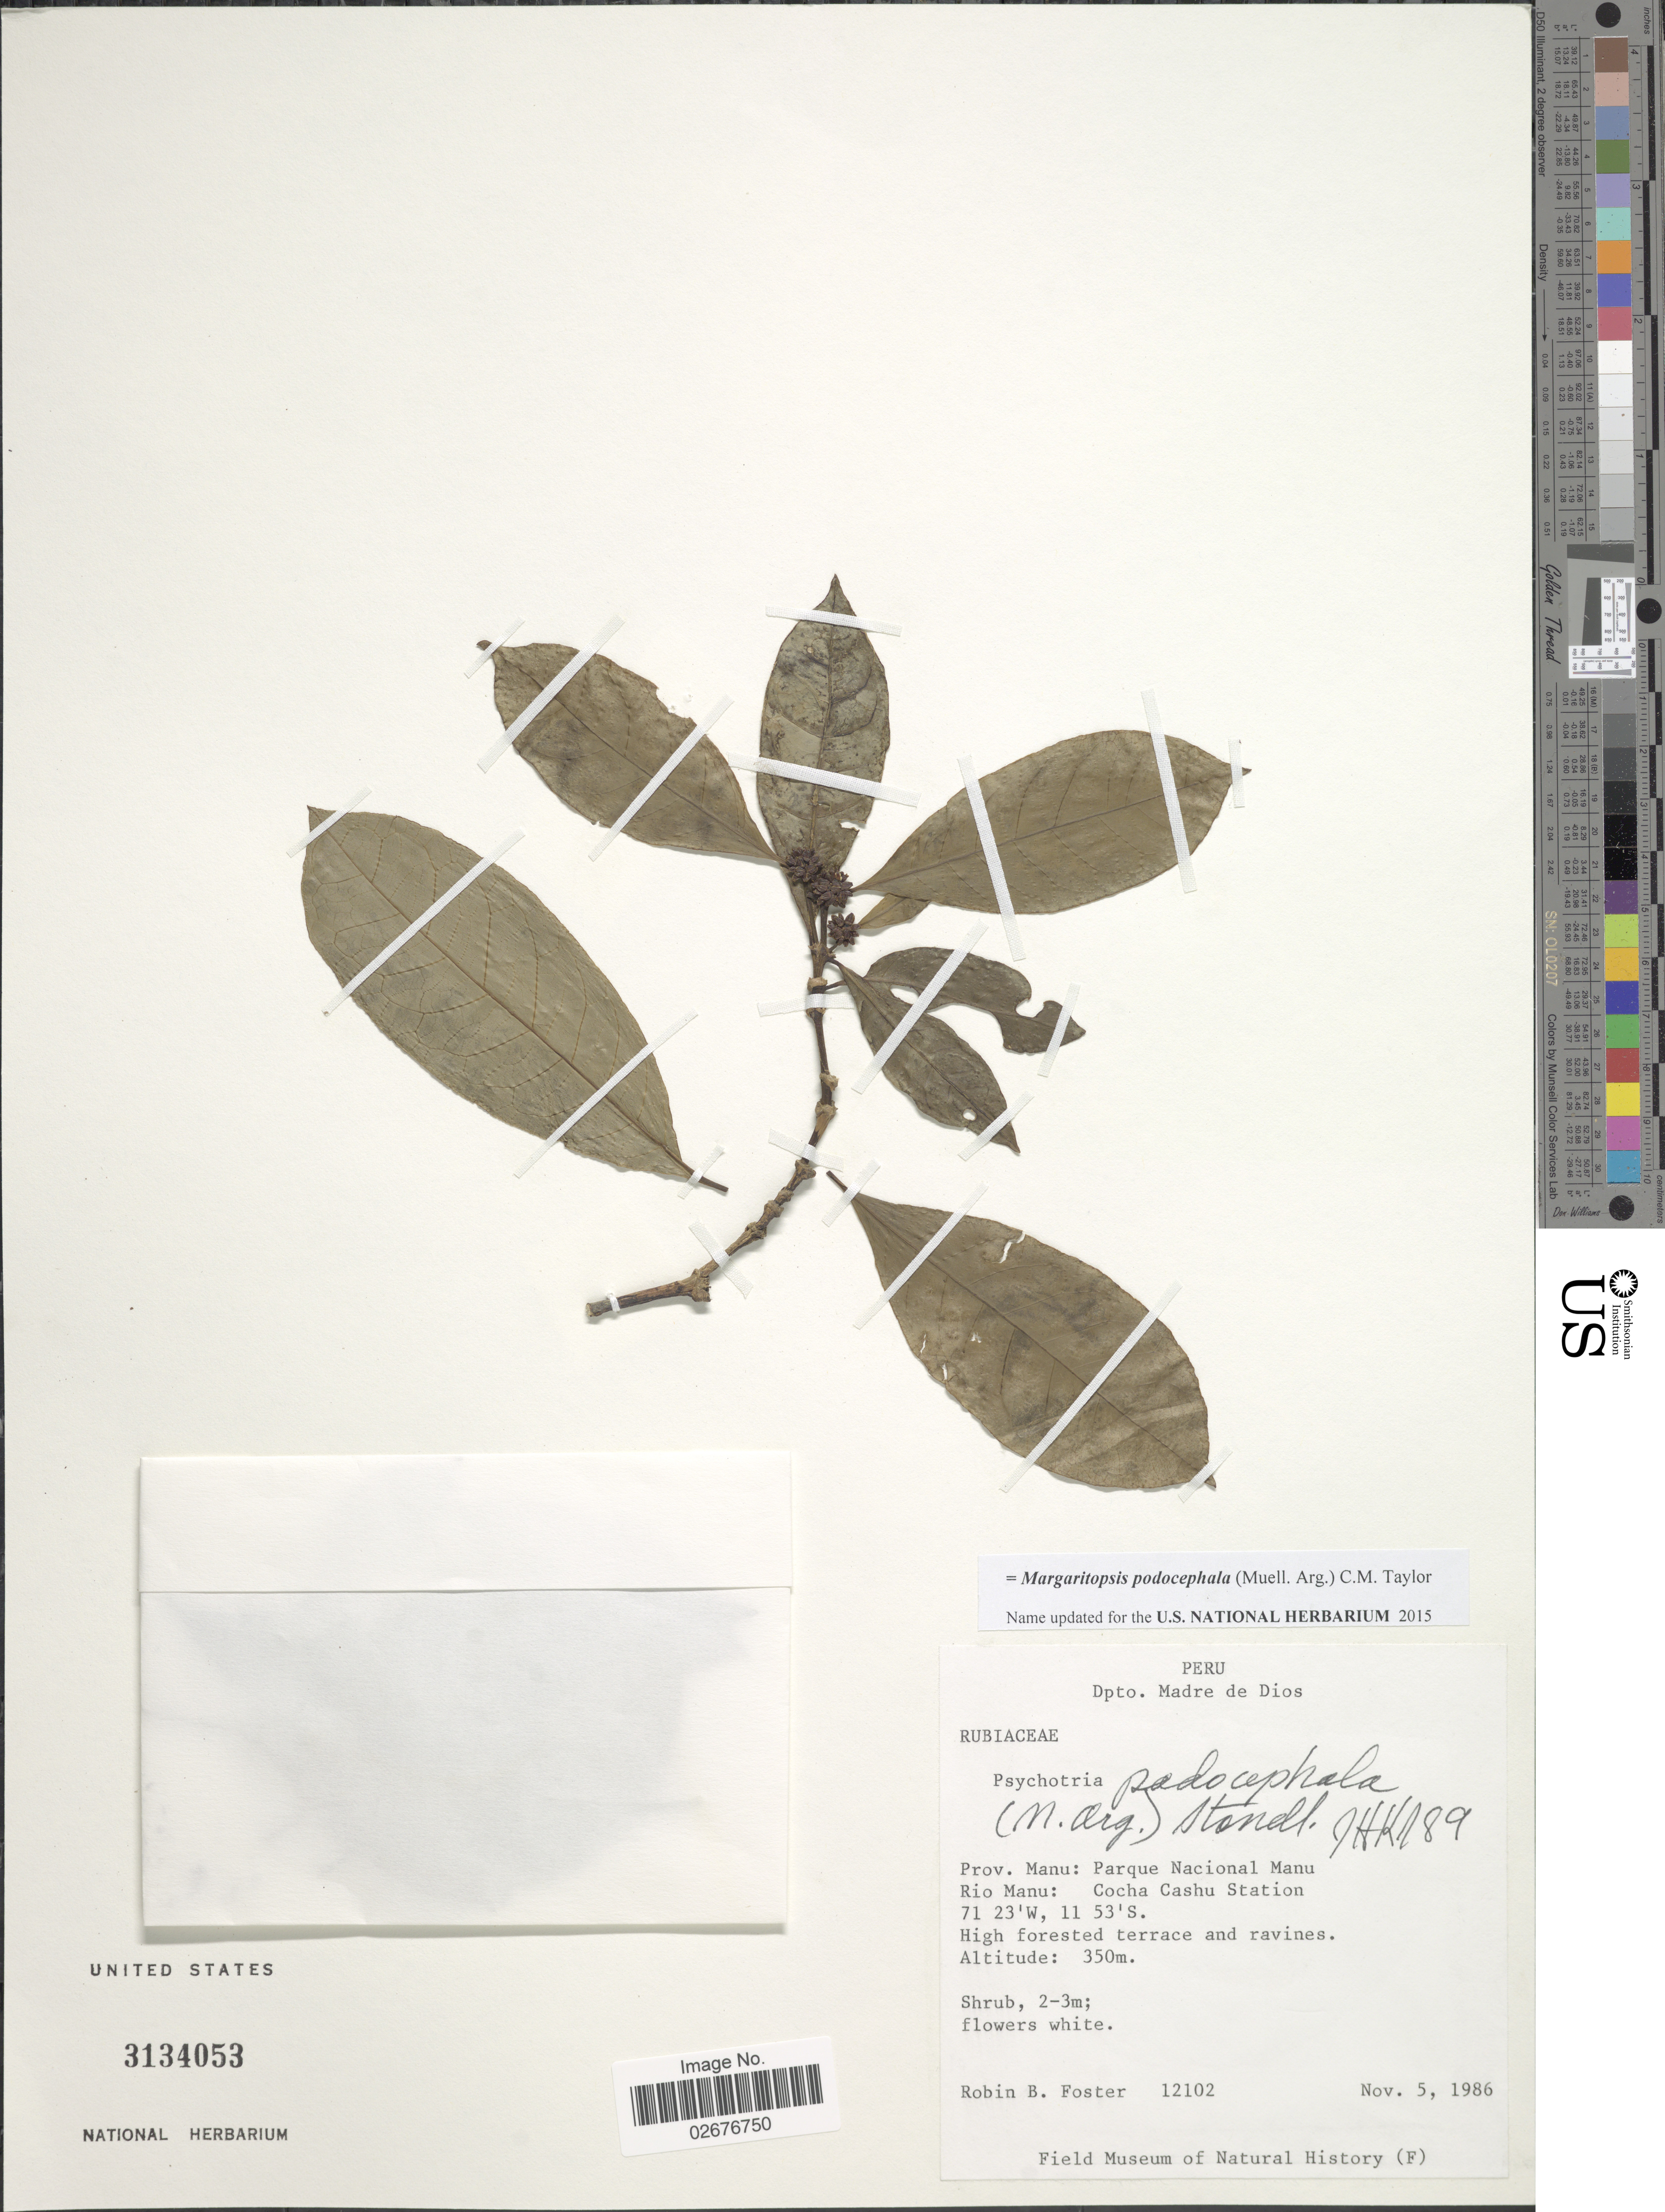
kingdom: Plantae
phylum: Tracheophyta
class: Magnoliopsida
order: Gentianales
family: Rubiaceae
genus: Margaritopsis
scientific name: Margaritopsis podocephala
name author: (Müll. Arg.) C.M. Taylor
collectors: R. B. Foster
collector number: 12102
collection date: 1986-11-05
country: Peru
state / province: Madre de Dios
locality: Prov. Manu: Parque Nacional Manu, Rio Manu: Cocha Cashu Station, high foreste terrace and ravines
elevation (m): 350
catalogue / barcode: US 3134053